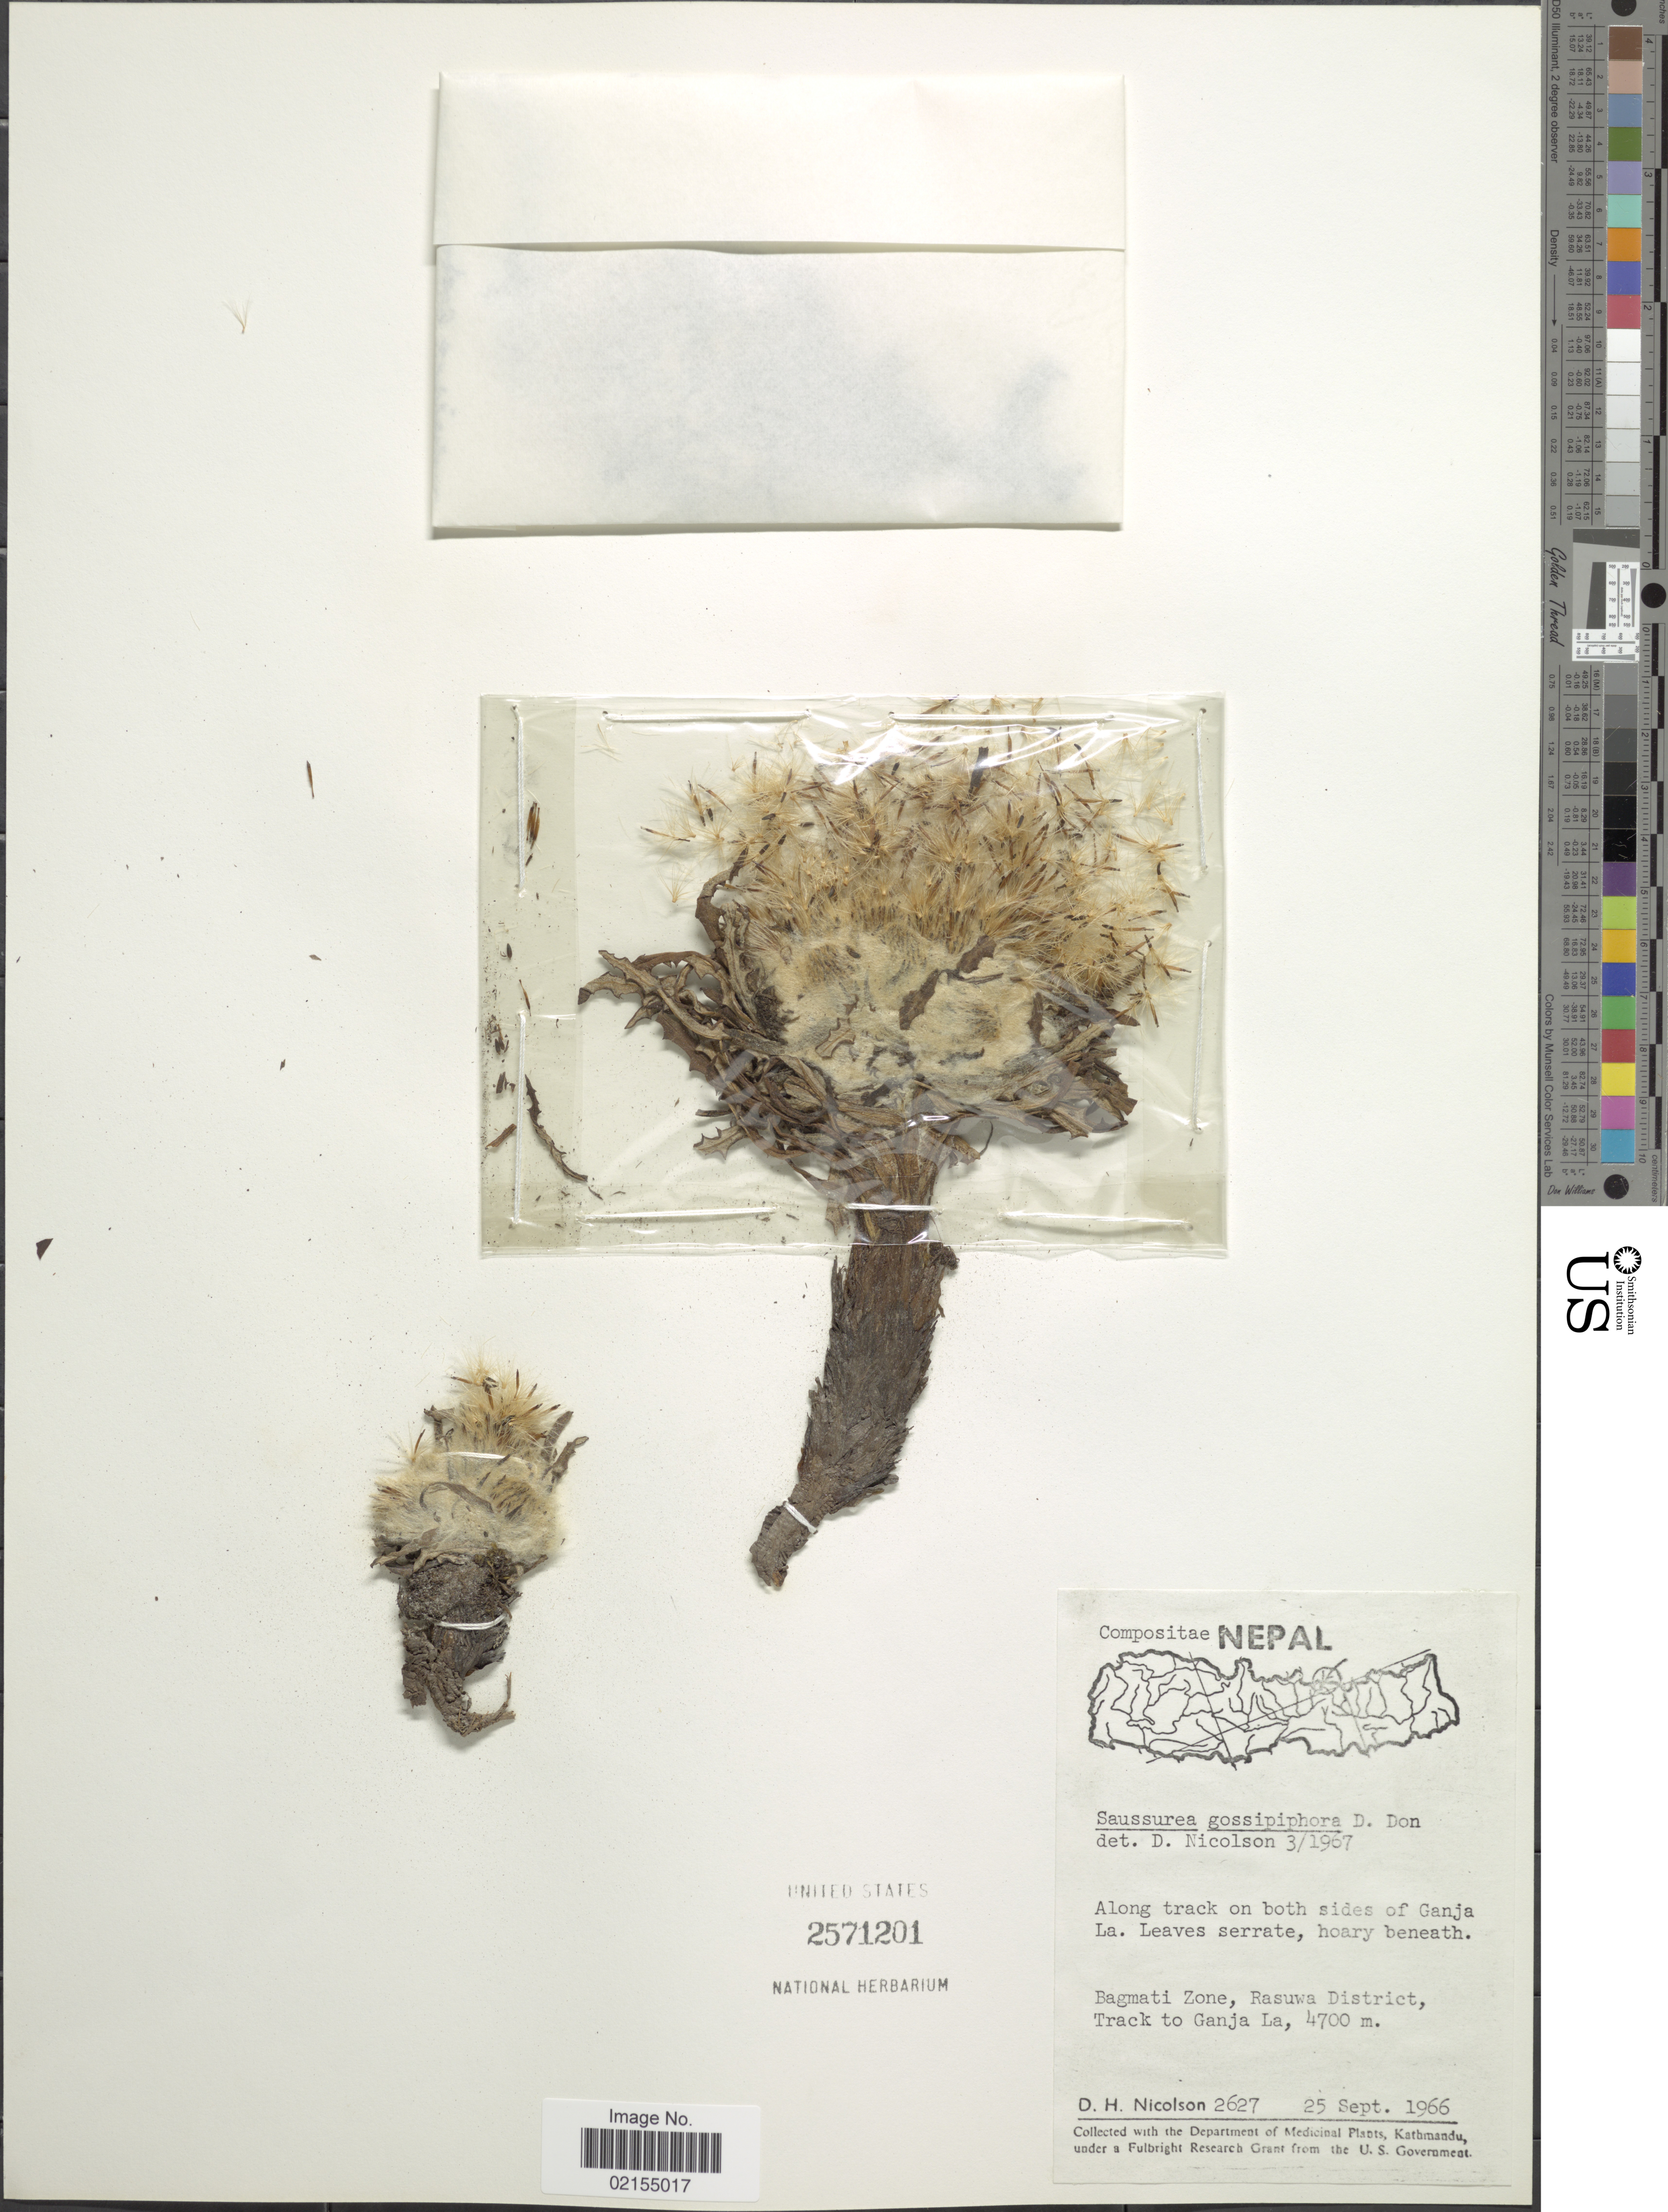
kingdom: Plantae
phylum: Tracheophyta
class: Magnoliopsida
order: Asterales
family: Asteraceae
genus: Saussurea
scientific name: Saussurea gossipiphora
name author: D. Don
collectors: D. H. Nicolson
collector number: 2627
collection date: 1966-09-25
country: Nepal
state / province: Bagmati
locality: Along track on birth sides of Ganja La, Bagmati Zone, Rasuwa District, Track to Ganja La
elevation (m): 4700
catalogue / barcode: US 2571201